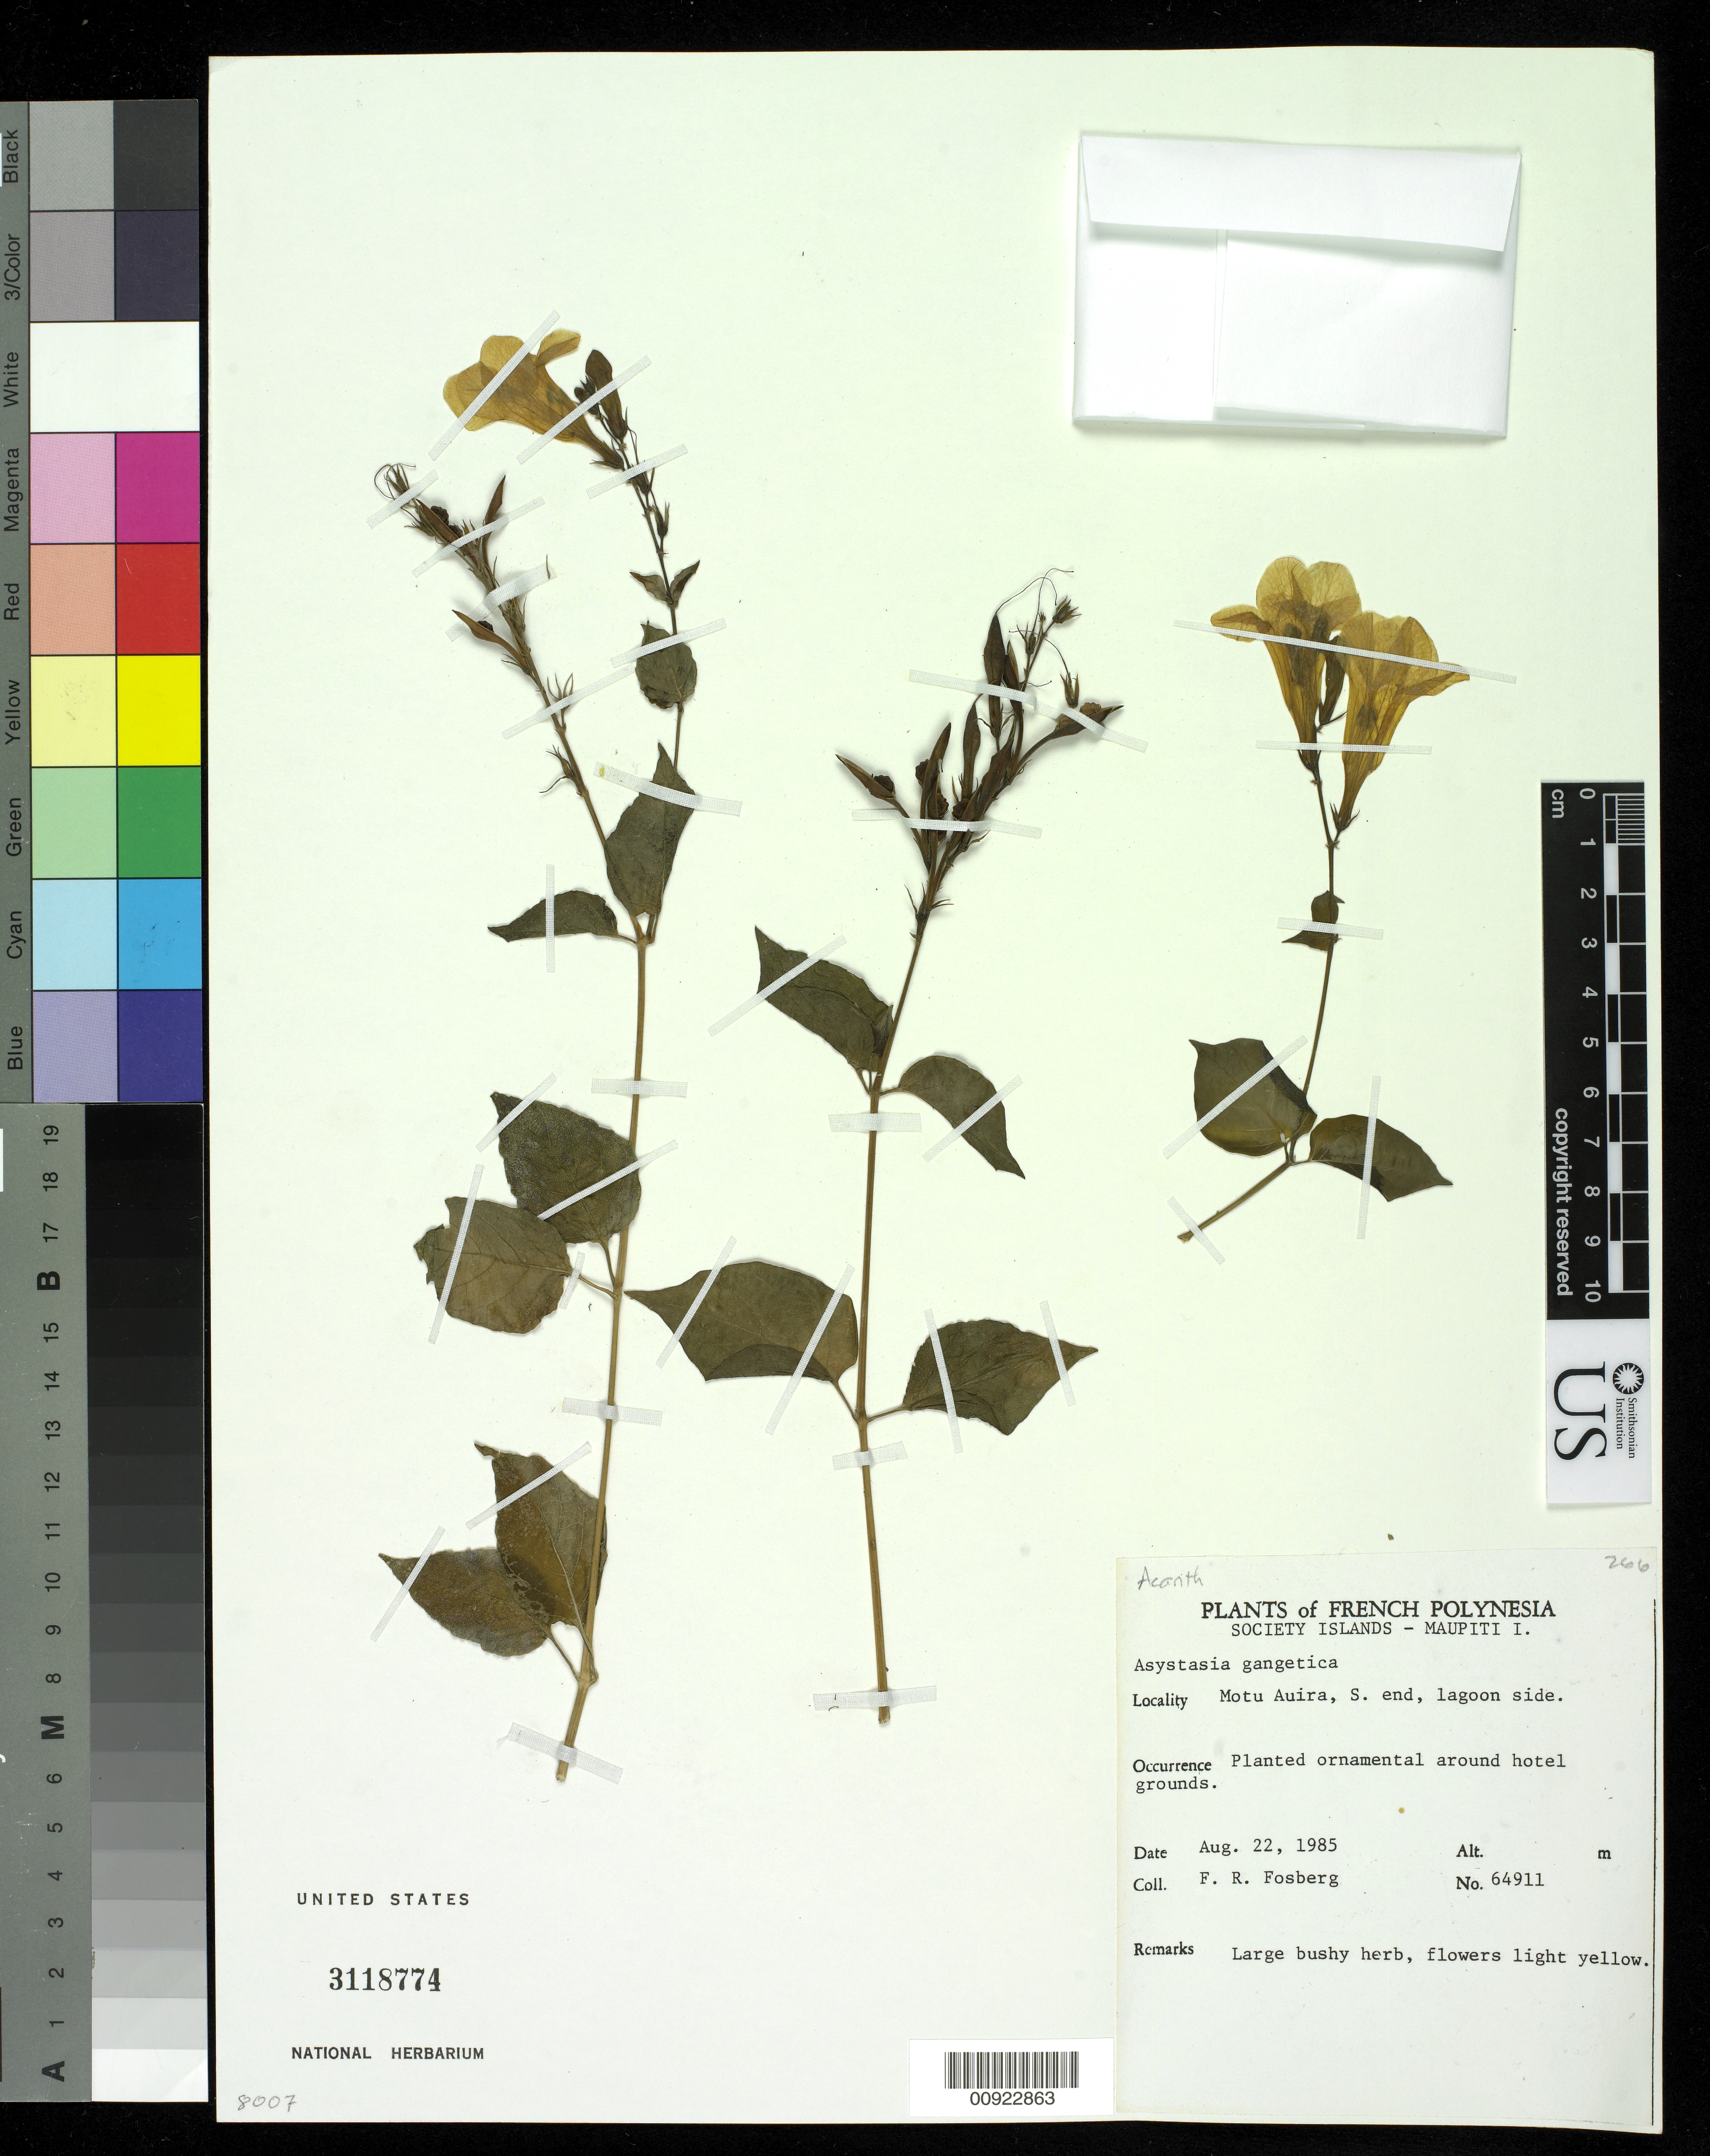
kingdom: Plantae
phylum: Tracheophyta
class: Magnoliopsida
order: Lamiales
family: Acanthaceae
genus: Asystasia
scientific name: Asystasia gangetica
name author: (L.) T. Anderson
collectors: F. R. Fosberg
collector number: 64911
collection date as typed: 22 Aug 1985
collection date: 1985-08-22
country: French Polynesia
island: Maupiti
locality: Moto Auira, S. end, lagoon side.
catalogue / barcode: US 3118774